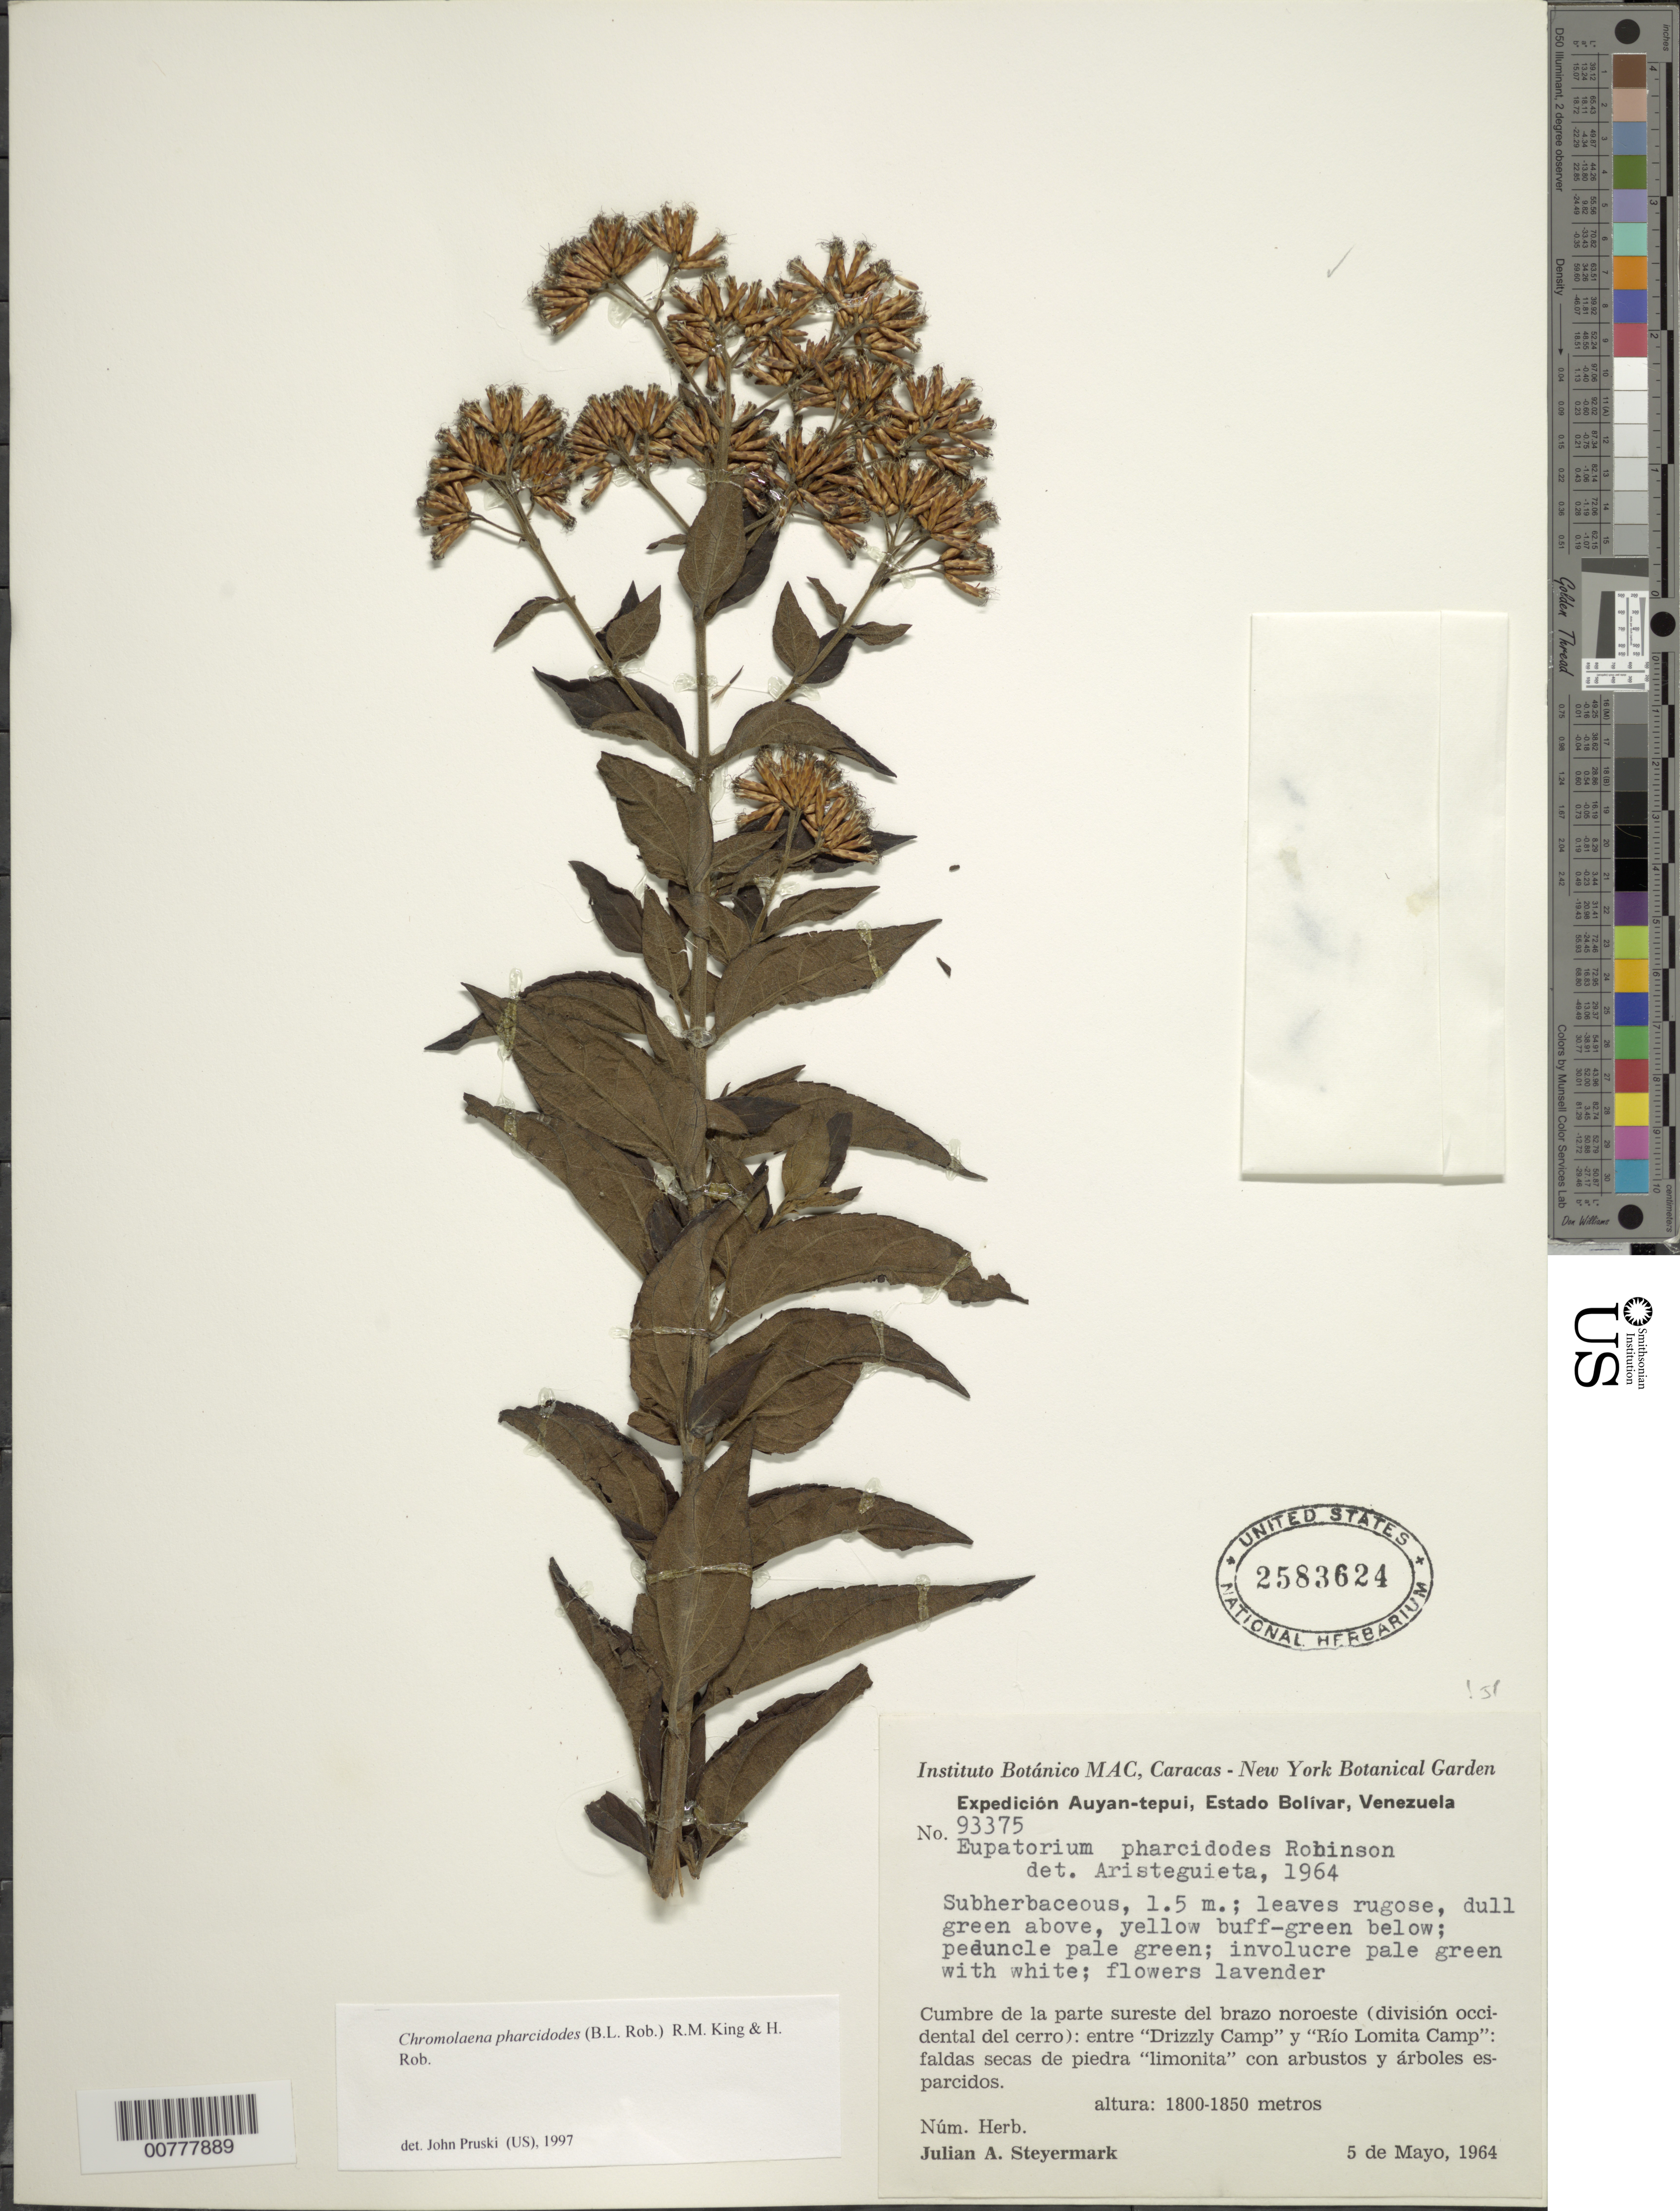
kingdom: Plantae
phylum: Tracheophyta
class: Magnoliopsida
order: Asterales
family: Asteraceae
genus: Chromolaena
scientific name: Chromolaena pharcidodes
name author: (B.L. Rob.) R.M. King & H. Rob.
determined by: Aristeguieta, L.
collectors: J. Steyermark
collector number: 93375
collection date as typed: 5-May-64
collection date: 1964-05-05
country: Venezuela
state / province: Bolívar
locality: Auyan-tepuí, cumbre de la parte sureste del brazo noroeste (division occidental del cerro): entre "Drizzly Camp" y "Río Lomita Camp"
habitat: Faldas secas de piedra limonita con arbustos y arboles esparcidos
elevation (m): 1800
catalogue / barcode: US 2583624